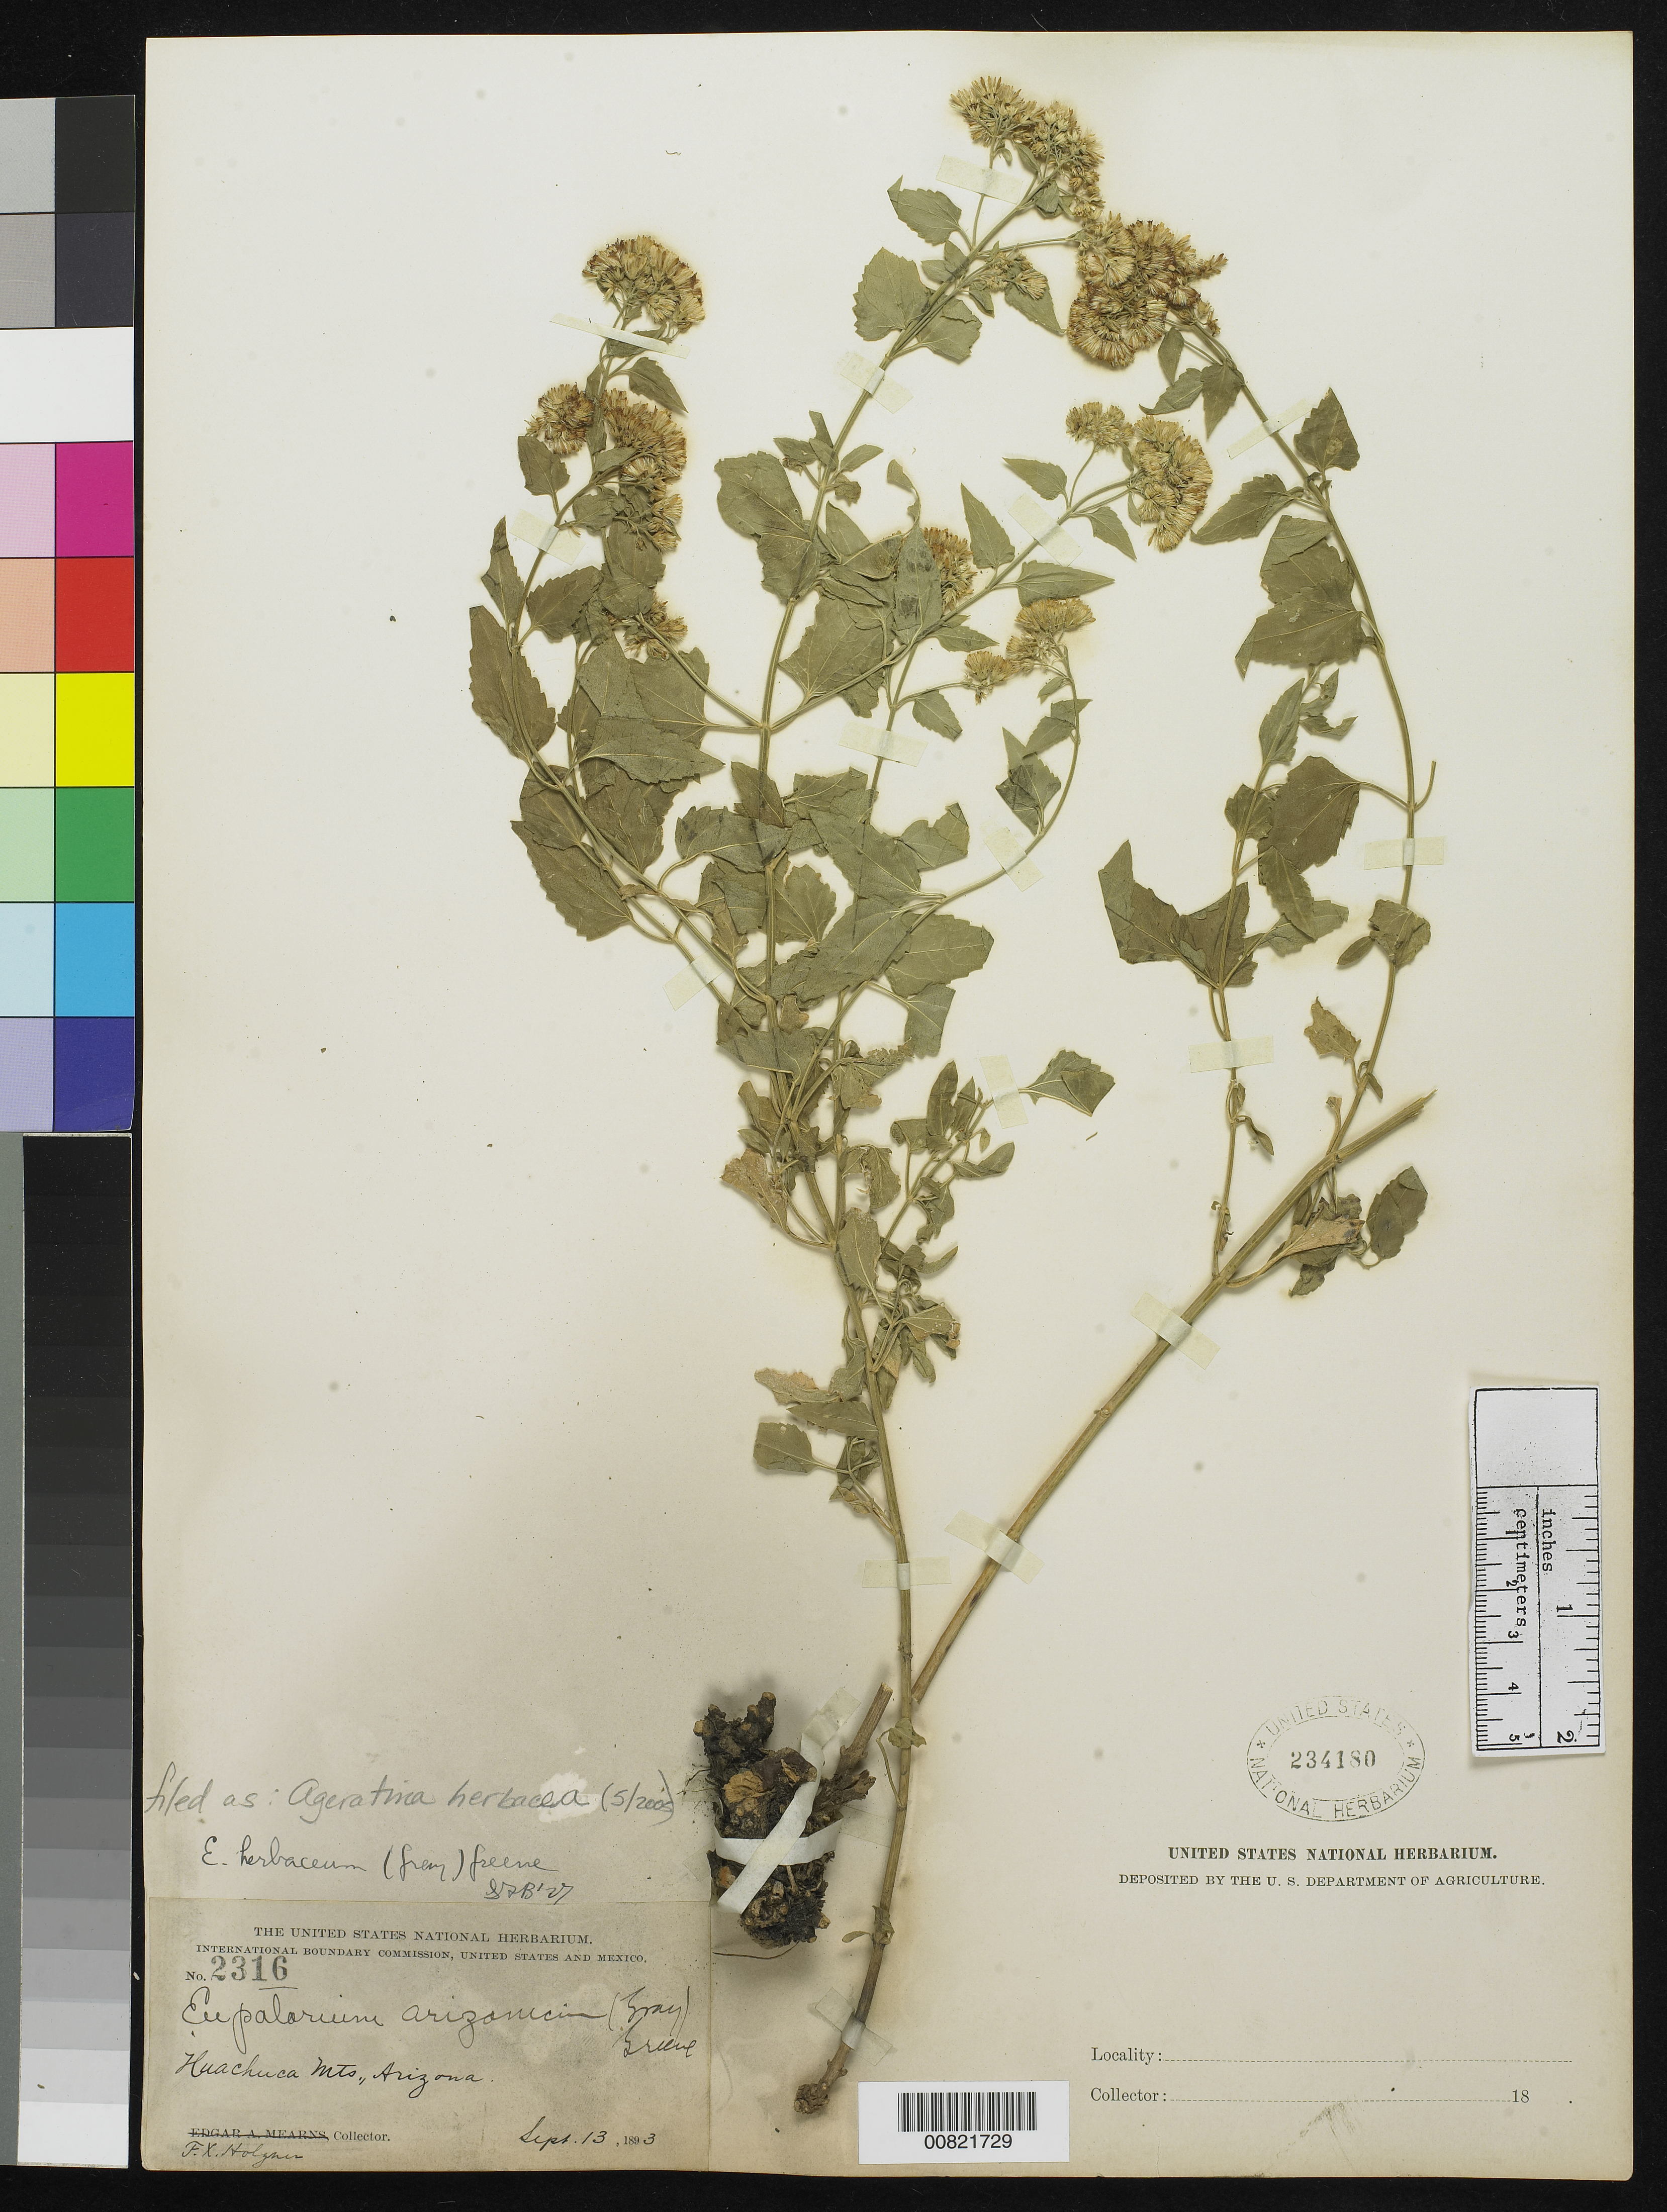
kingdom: Plantae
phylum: Tracheophyta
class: Magnoliopsida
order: Asterales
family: Asteraceae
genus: Ageratina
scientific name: Ageratina herbacea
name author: (A. Gray) R.M. King & H. Rob.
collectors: F. X. Holzner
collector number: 2316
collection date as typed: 13 Sep 1893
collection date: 1893-09-13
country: United States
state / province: Arizona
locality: Huachuca Mts.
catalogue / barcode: US 234180